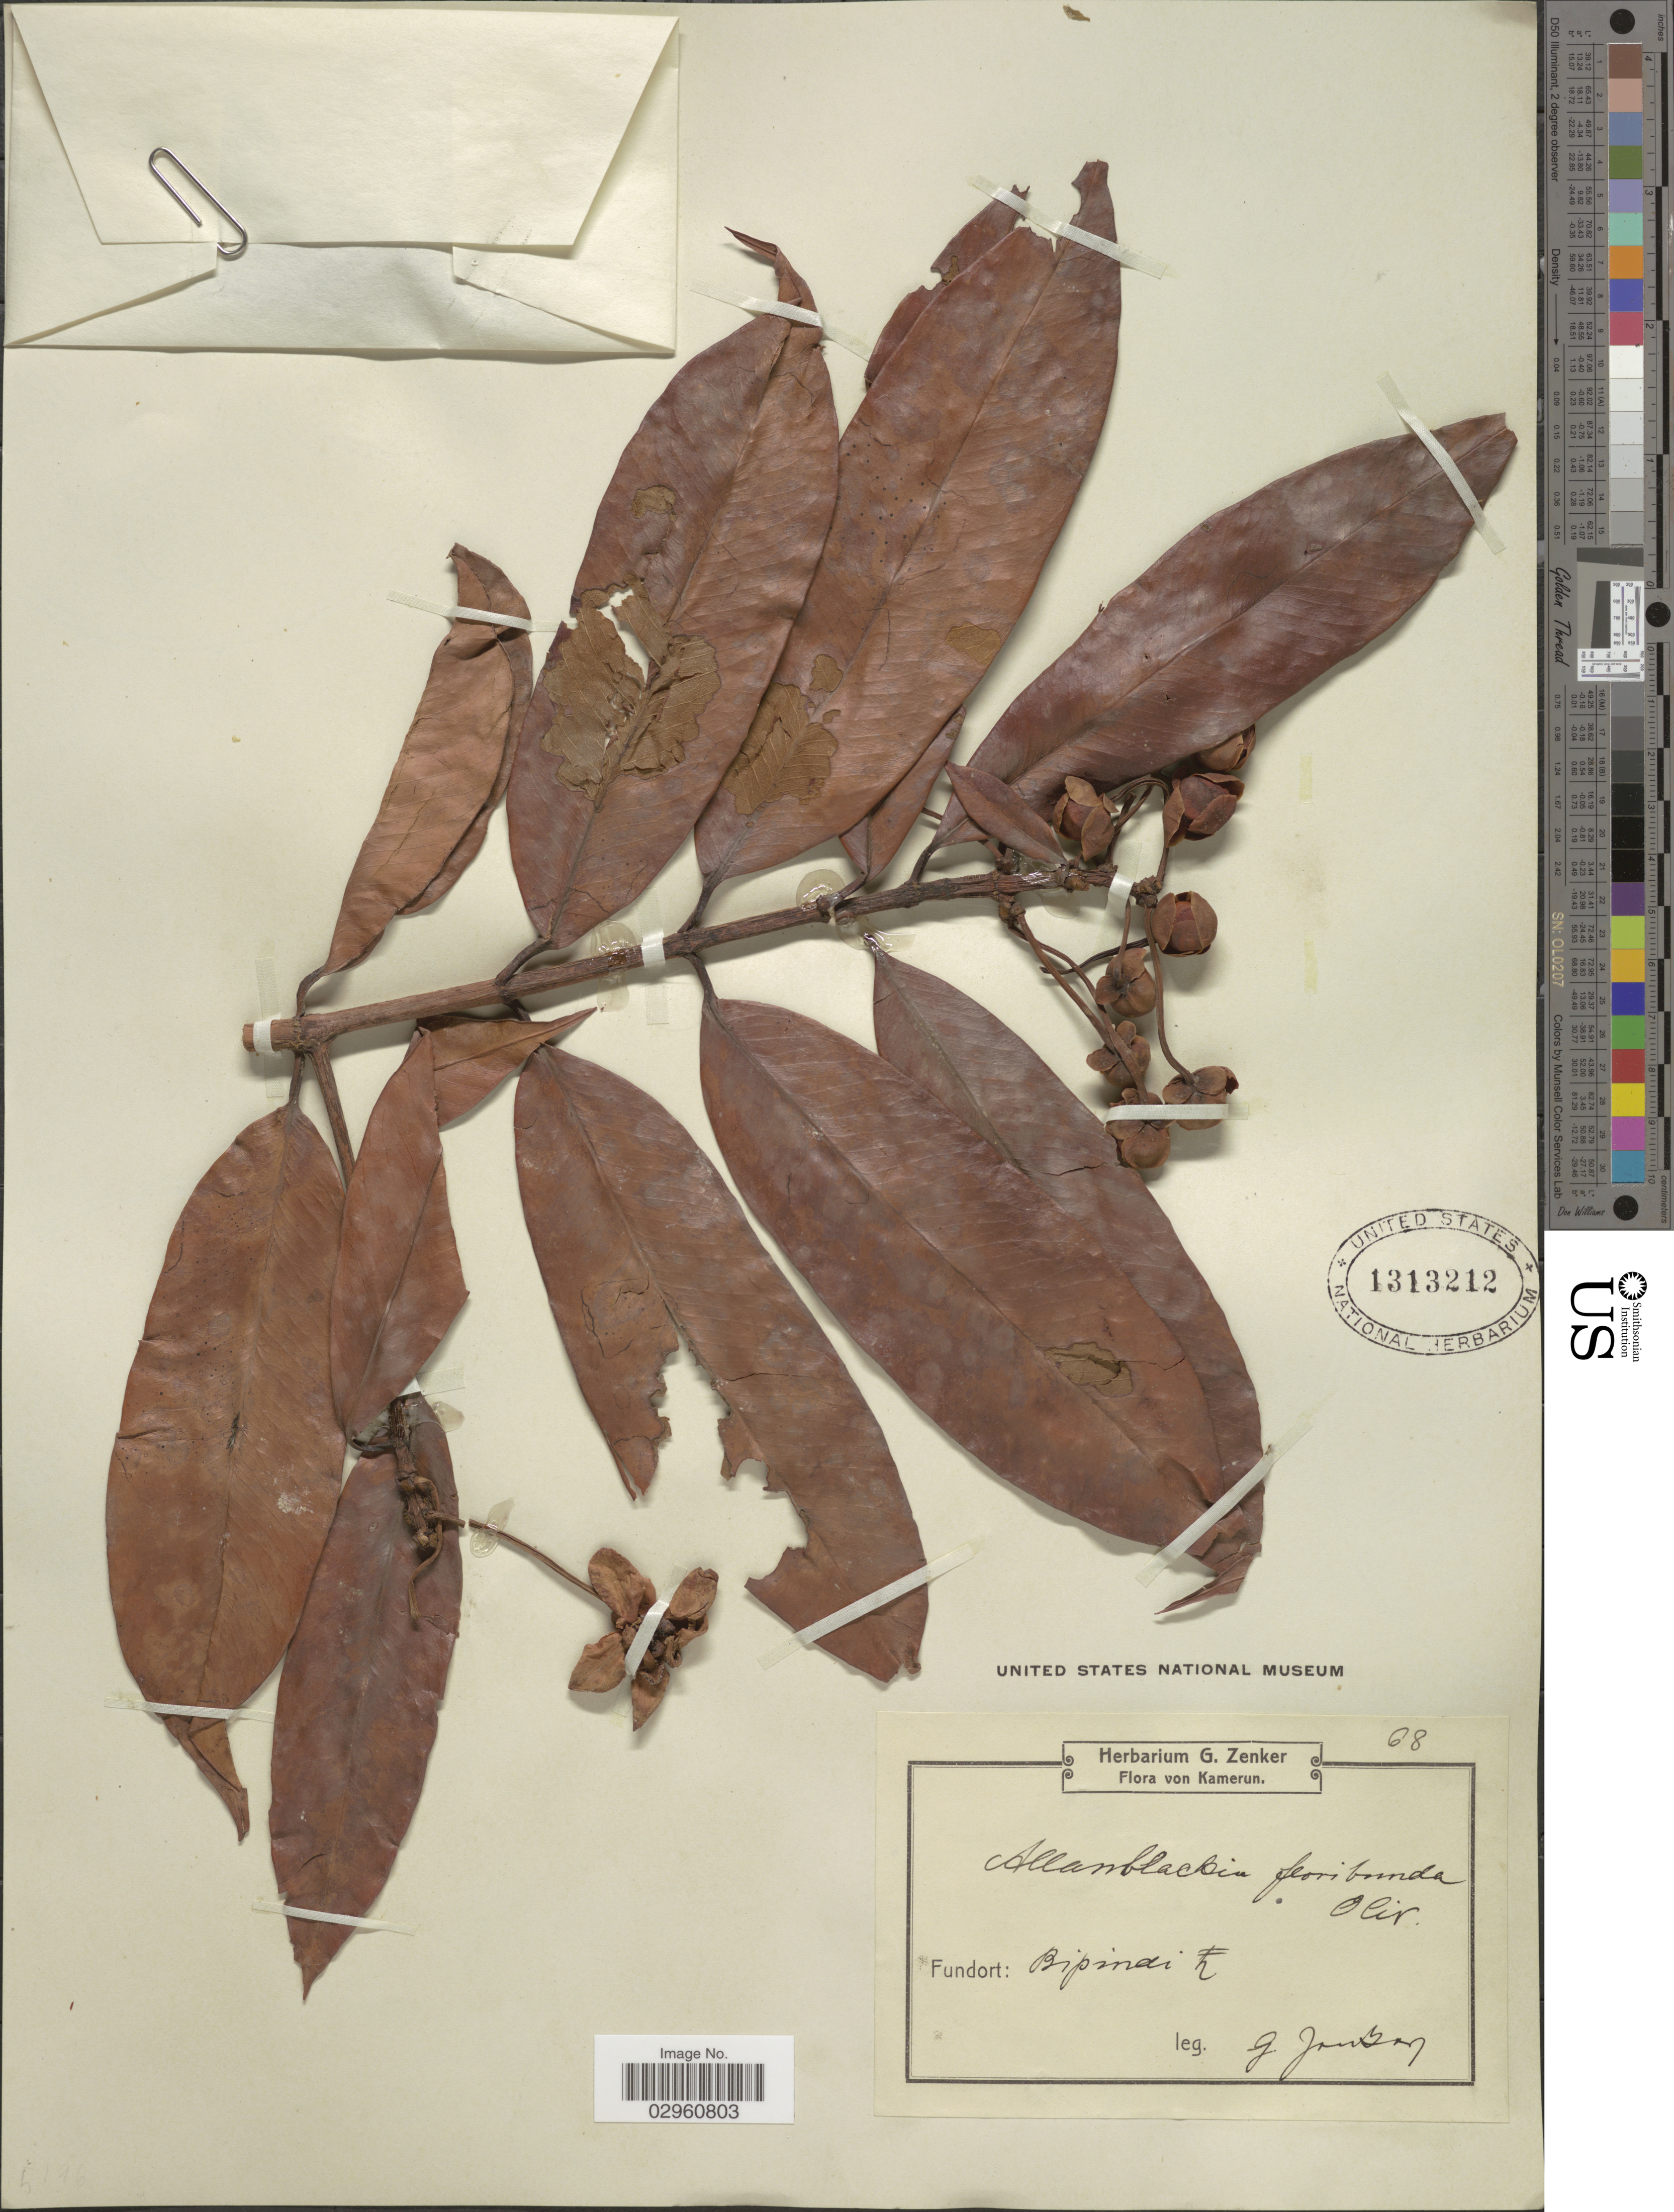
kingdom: Plantae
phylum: Tracheophyta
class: Magnoliopsida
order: Malpighiales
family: Clusiaceae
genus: Allanblackia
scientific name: Allanblackia floribunda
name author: Oliv.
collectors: G. A. Zenker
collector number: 68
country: Cameroon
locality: Kamerun. Bipindi Z [interpreted].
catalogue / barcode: US 1313212